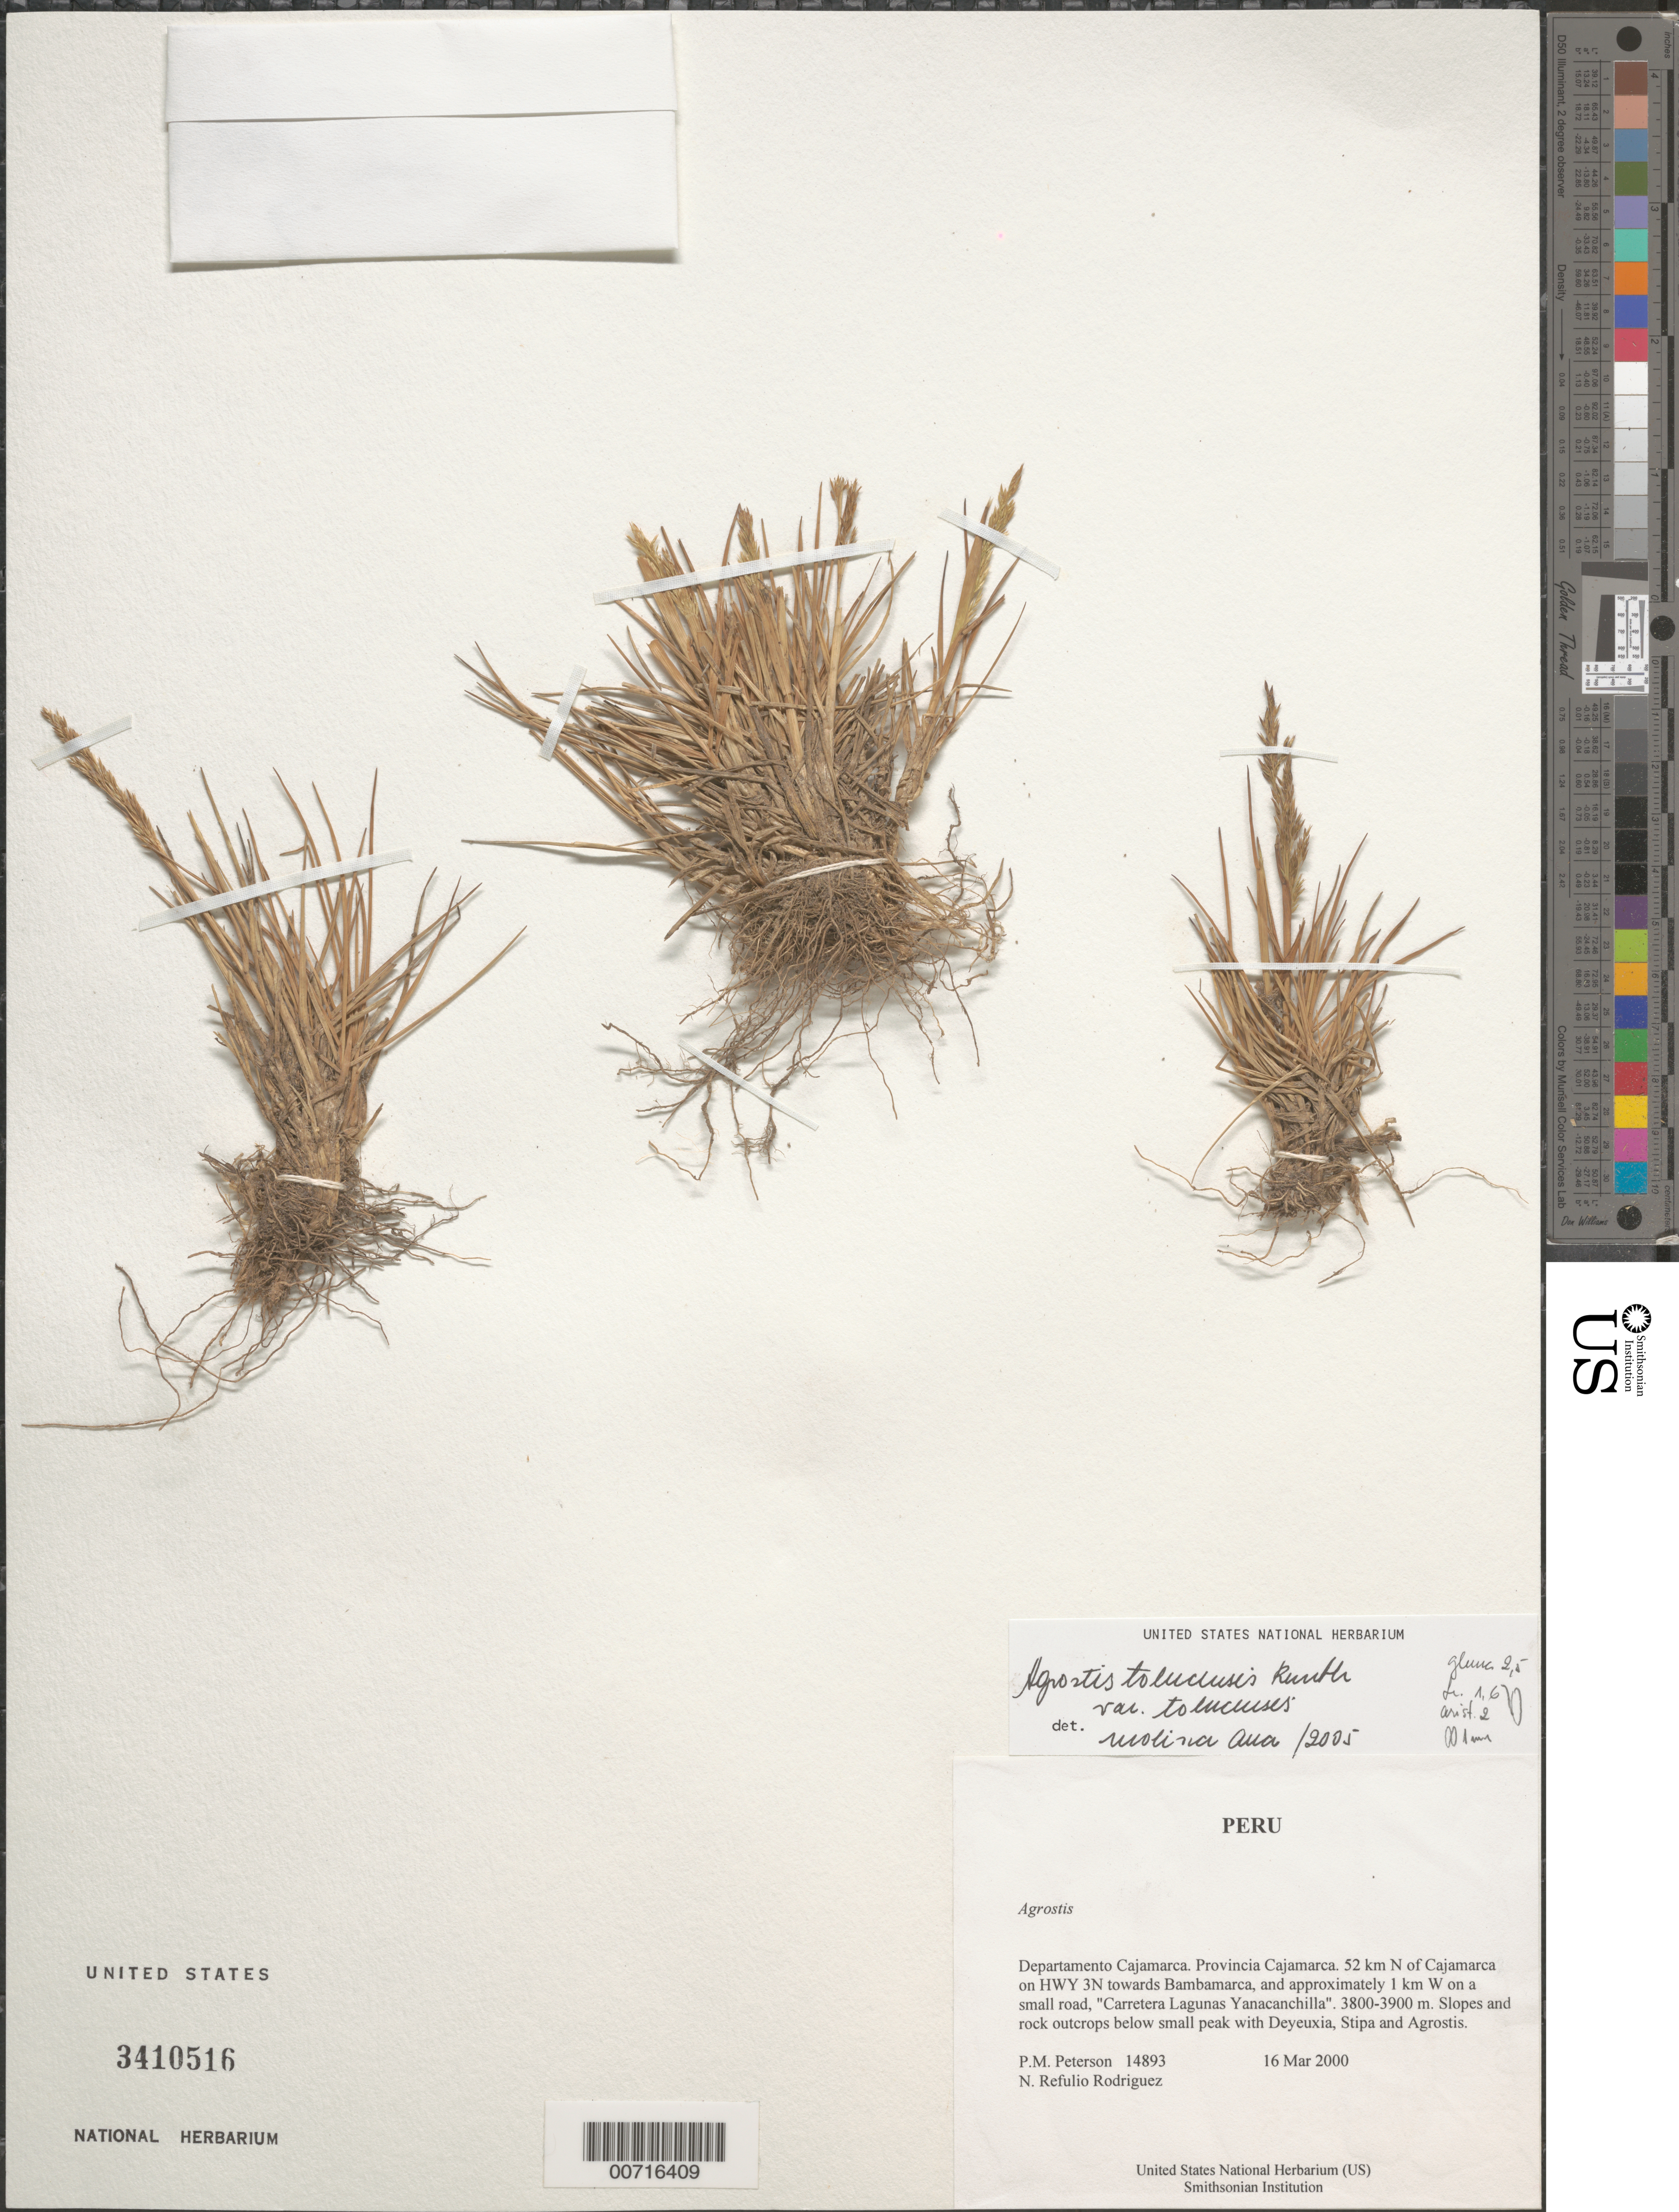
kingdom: Plantae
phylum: Tracheophyta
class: Liliopsida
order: Poales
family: Poaceae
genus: Agrostis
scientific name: Agrostis tolucensis var. tolucensis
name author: Kunth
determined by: Molina, Ana M. de R.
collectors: P. M. Peterson & N. Refulio-Rodríguez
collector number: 14893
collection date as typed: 16 Mar 2000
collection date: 2000-03-16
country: Peru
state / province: Cajamarca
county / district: Cajamarca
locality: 52 km N of Cajamarca on HWY 3N towards Bambamarca, and approximately 1 km W on a small road, "Carretera Lagunas Yanacanchilla".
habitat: Slopes and rock outcrops below small peak with Deyeuxia, Stipa and Agrostis.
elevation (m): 3800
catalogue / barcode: US 3410516